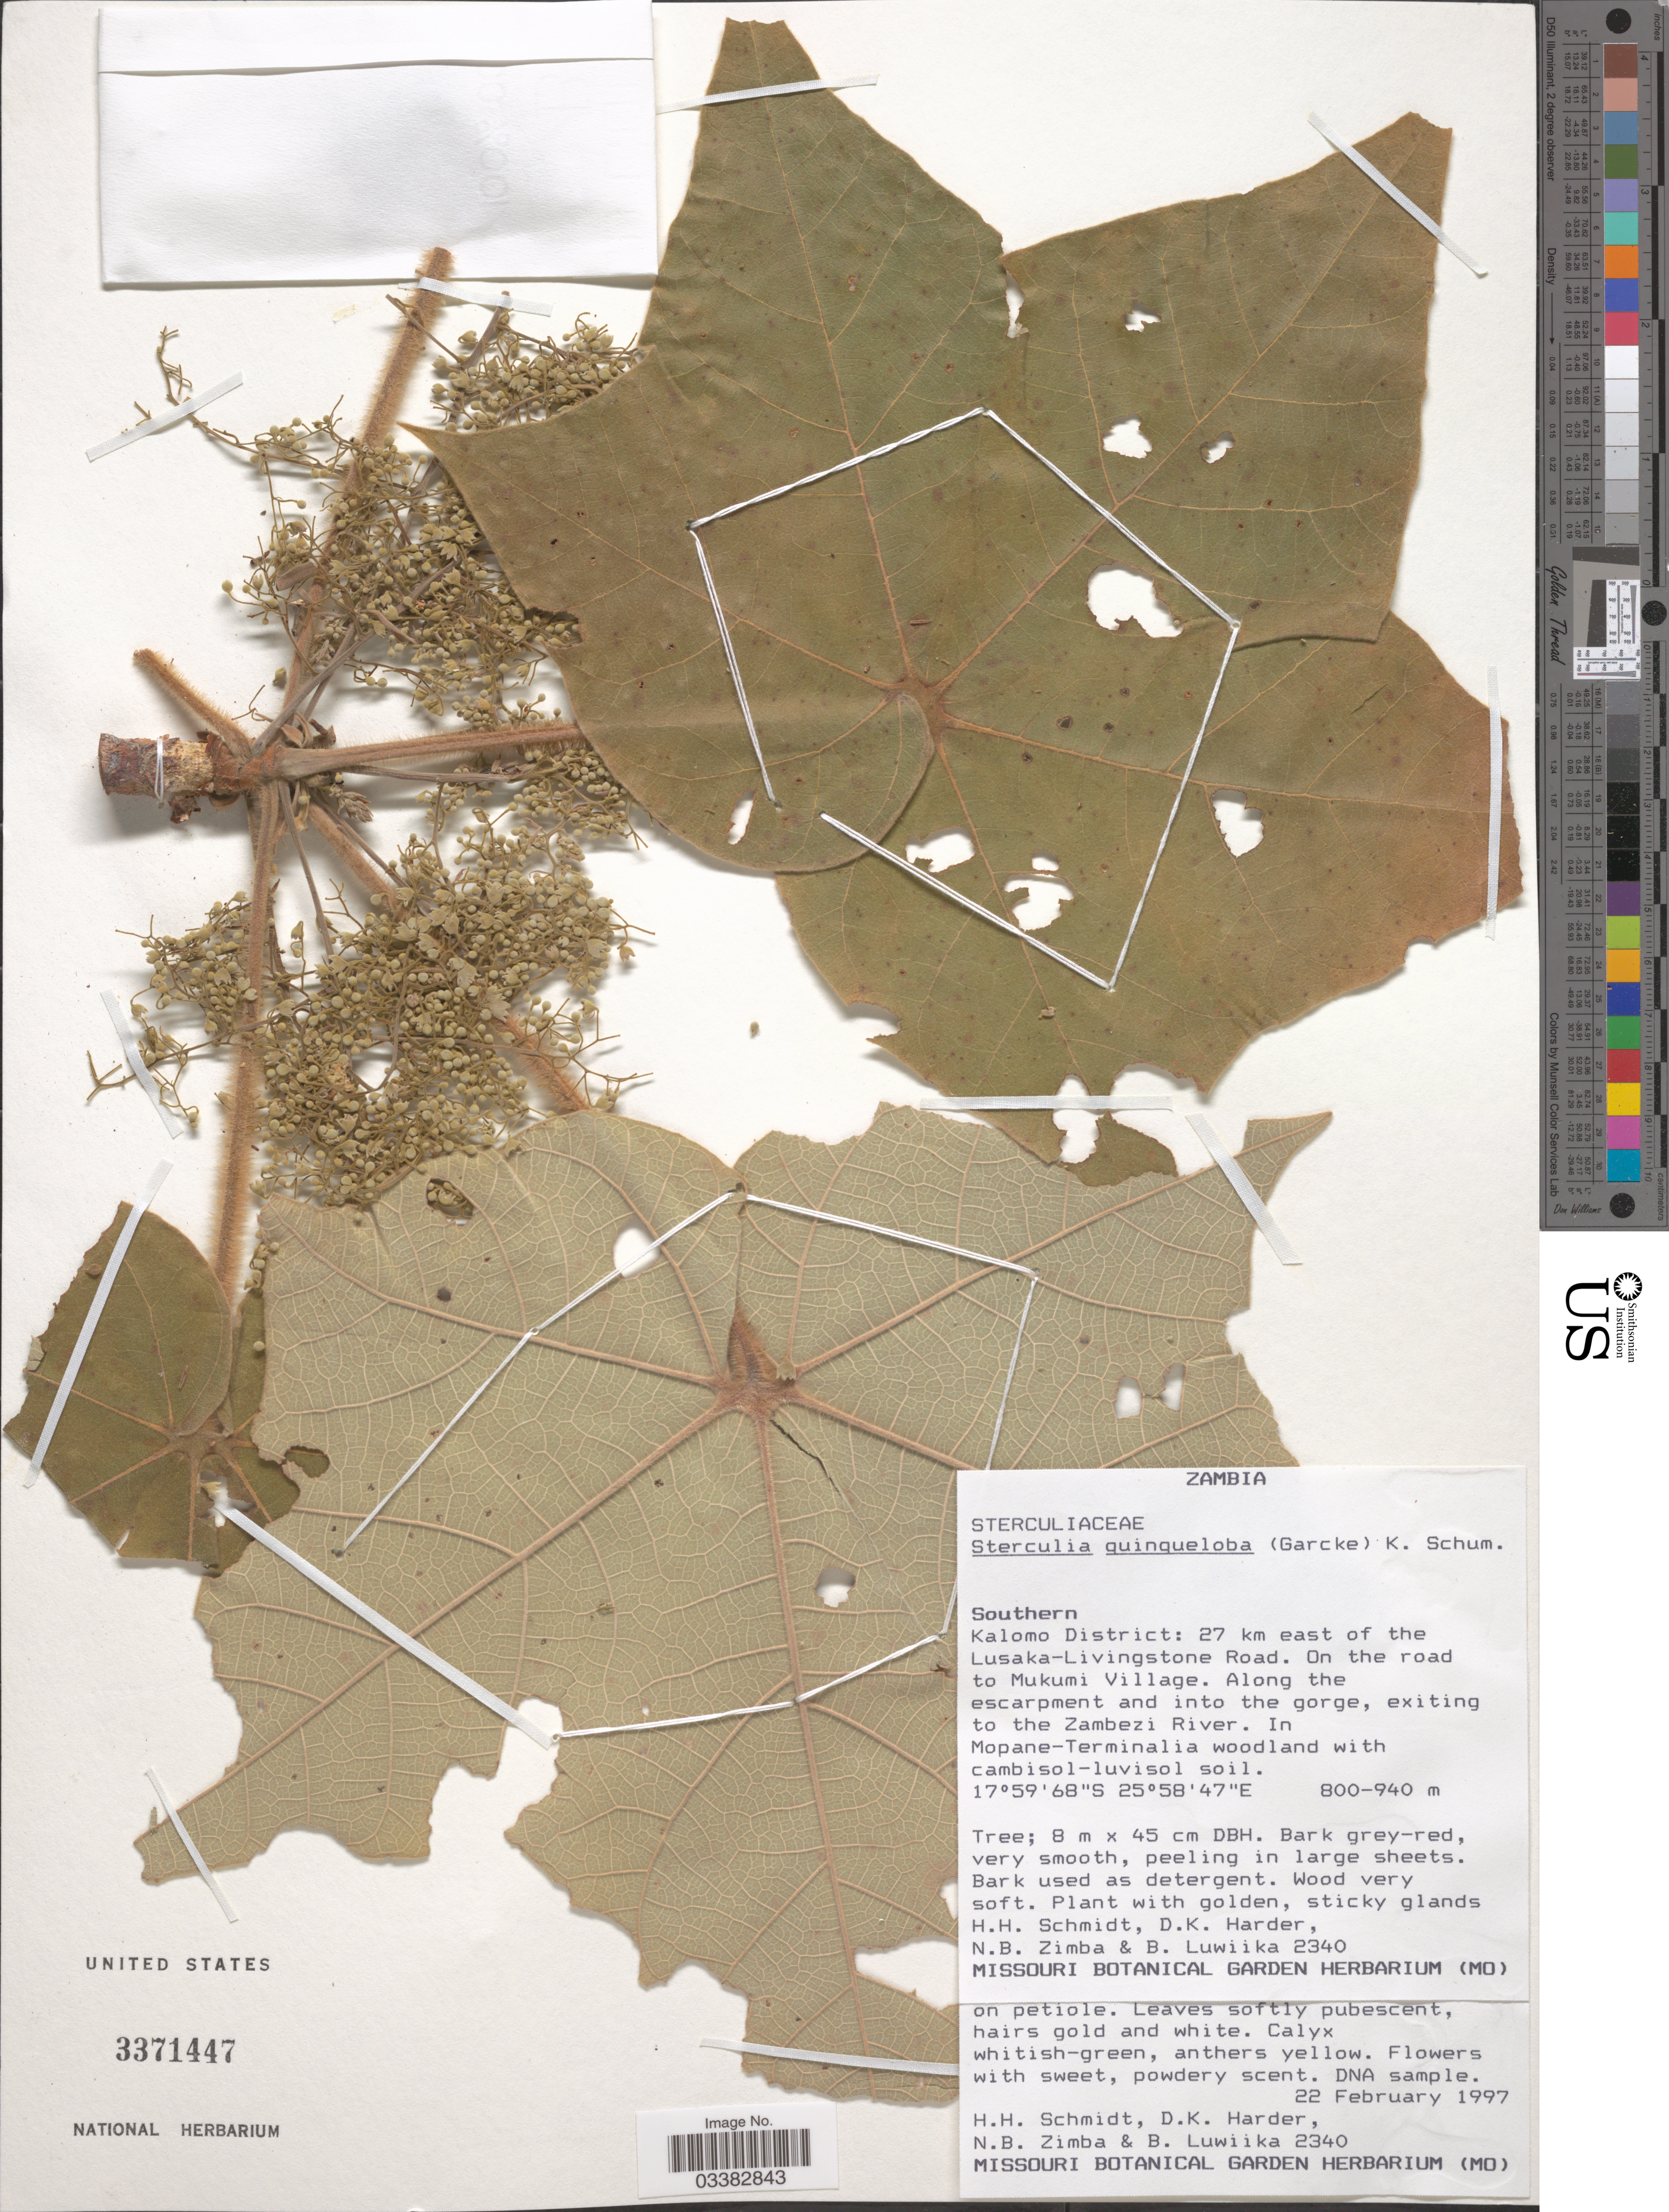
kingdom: Plantae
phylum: Tracheophyta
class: Magnoliopsida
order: Malvales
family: Malvaceae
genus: Sterculia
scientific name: Sterculia quinqueloba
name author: (Garcke) K. Schum.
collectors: H. H. Schmidt, D. Harder, N. B. Zimba & B. Luwiika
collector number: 2340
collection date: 1997-02-22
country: Zambia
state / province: Southern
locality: Kalomo District: 27 km east of the Lusaka-Livingstone Road. On the road to Mukumi Village. Along the escarpment and into the gorge, exiting to the Zambezi River.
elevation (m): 800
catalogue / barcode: US 3371447